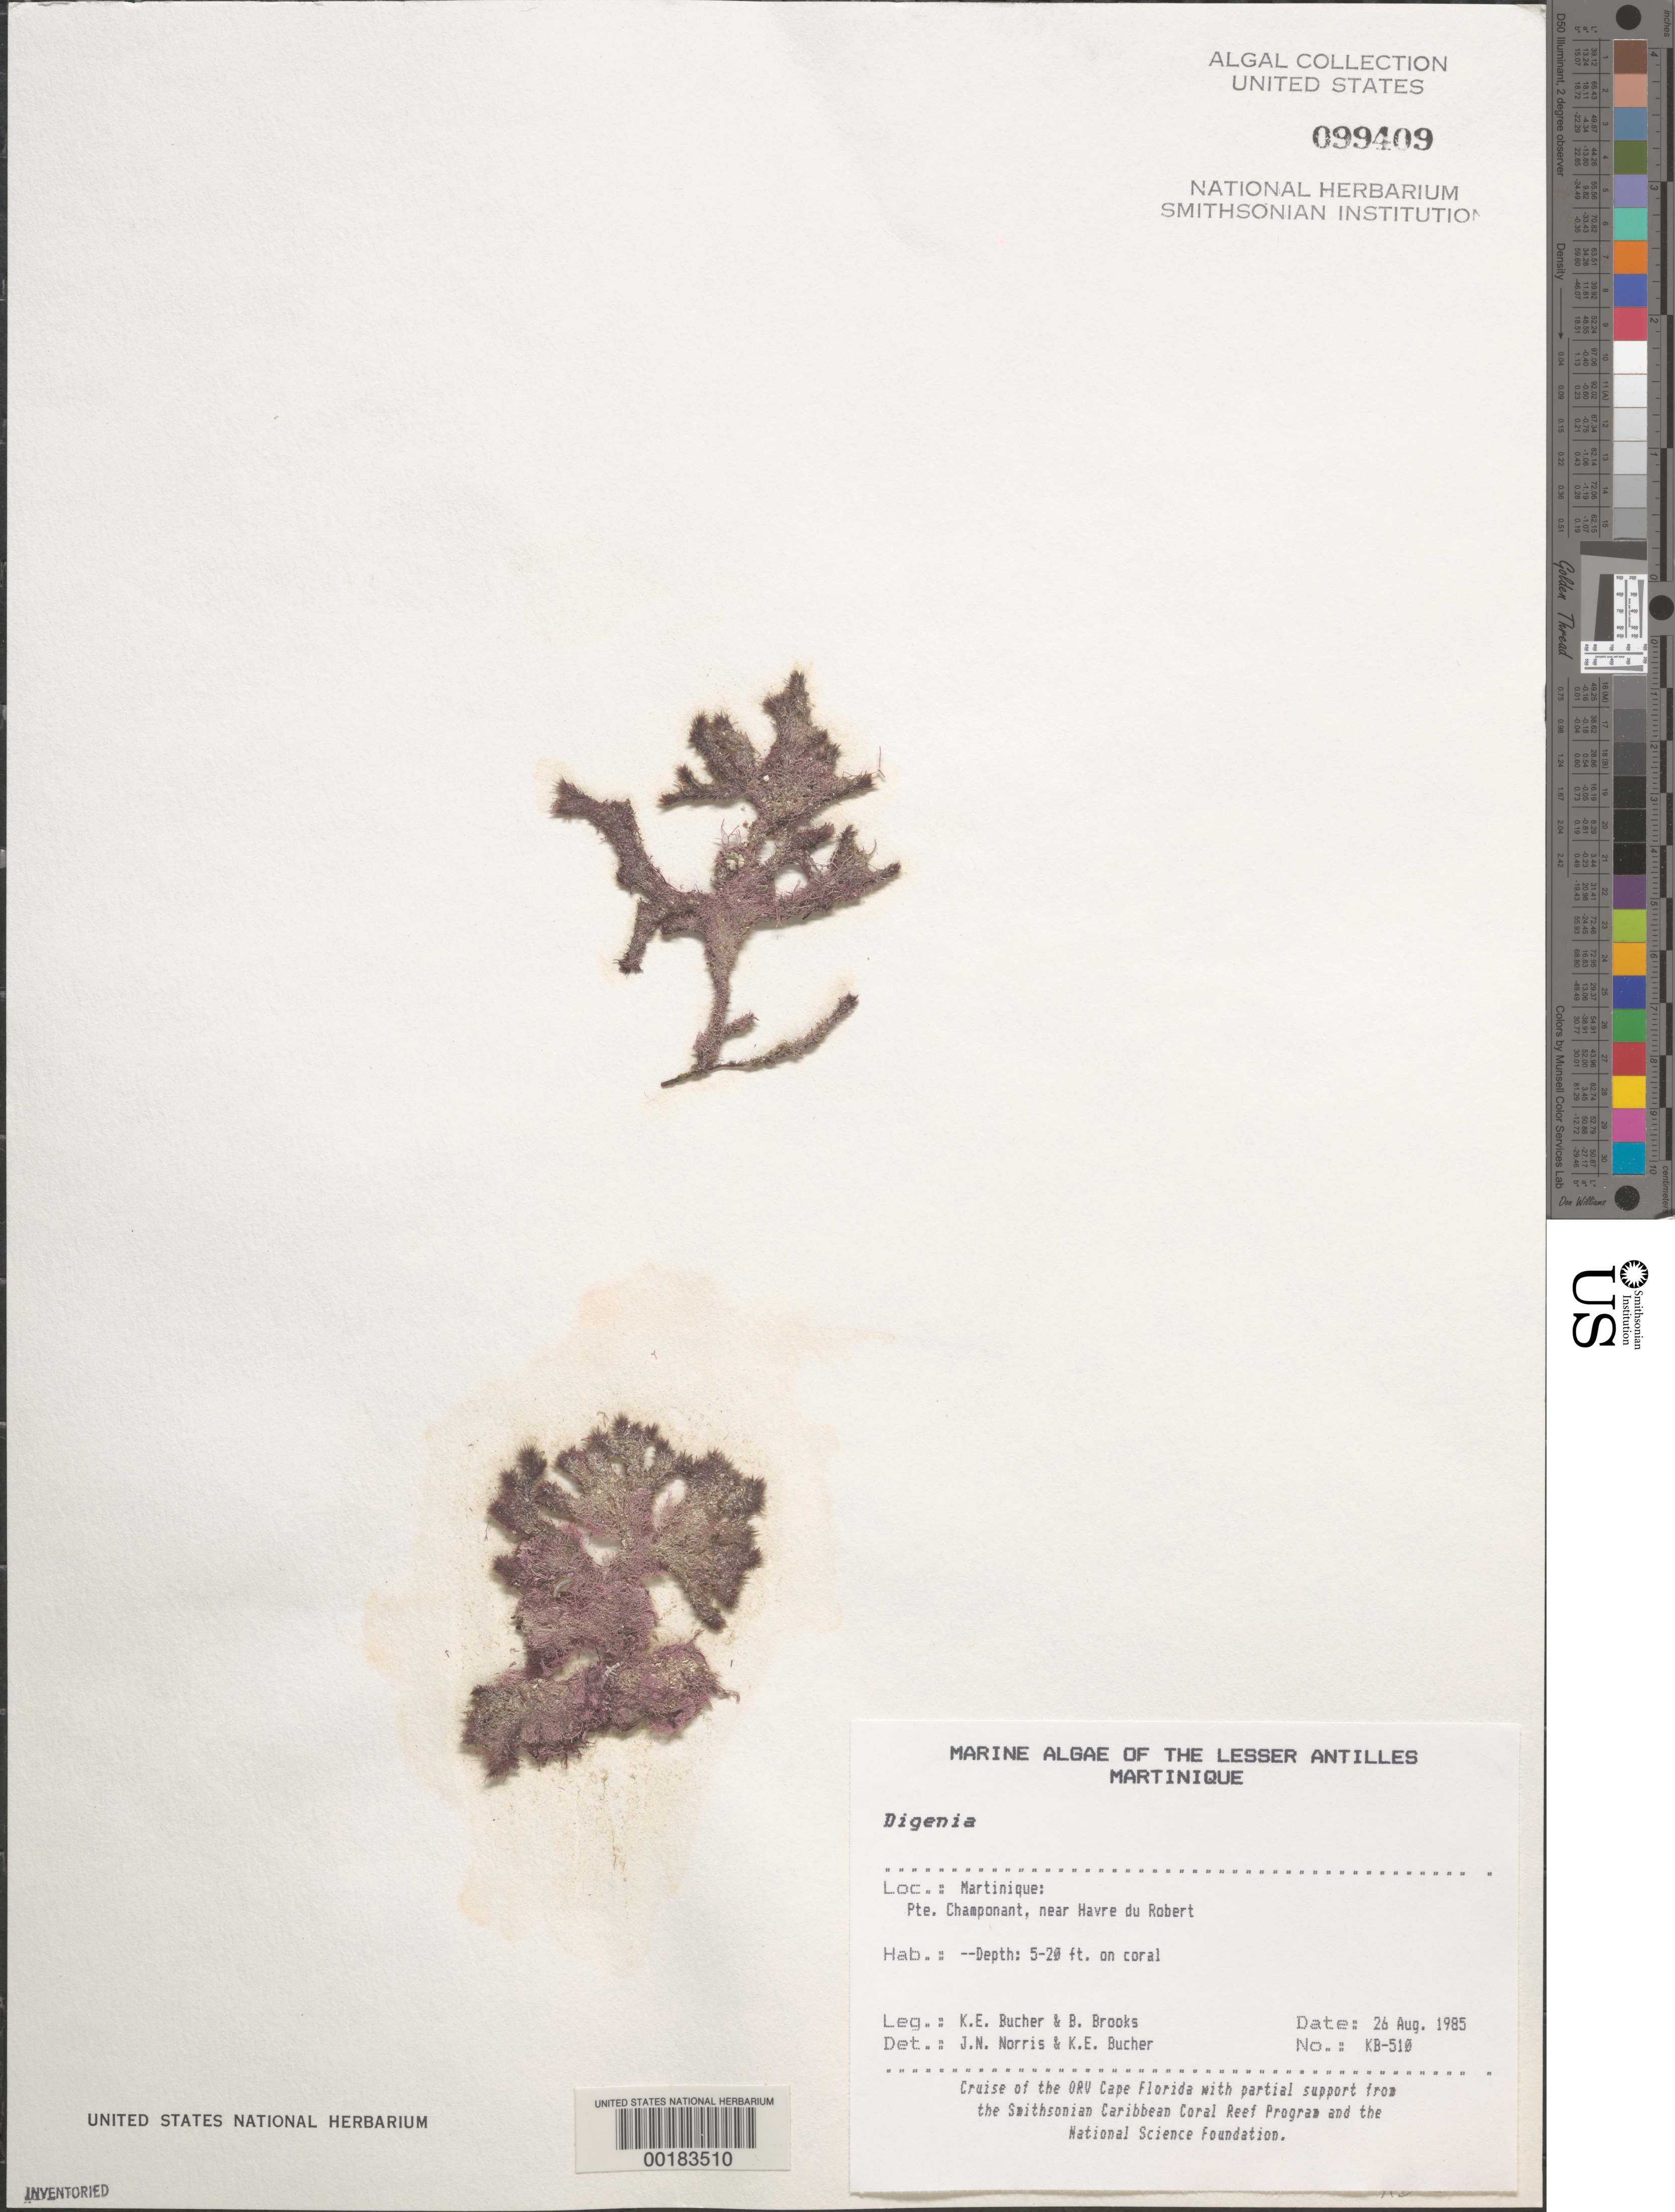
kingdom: Plantae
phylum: Rhodophyta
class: Florideophyceae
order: Ceramiales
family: Rhodomelaceae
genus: Digenea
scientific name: Digenea sp.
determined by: Norris, J. N.; Bucher, K. E.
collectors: K. E. Bucher & B. Brooks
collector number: Kb-510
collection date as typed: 26 Aug 1985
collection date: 1985-08-26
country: Martinique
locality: Pointe Champonant, near Havre du Robert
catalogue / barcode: US 99409